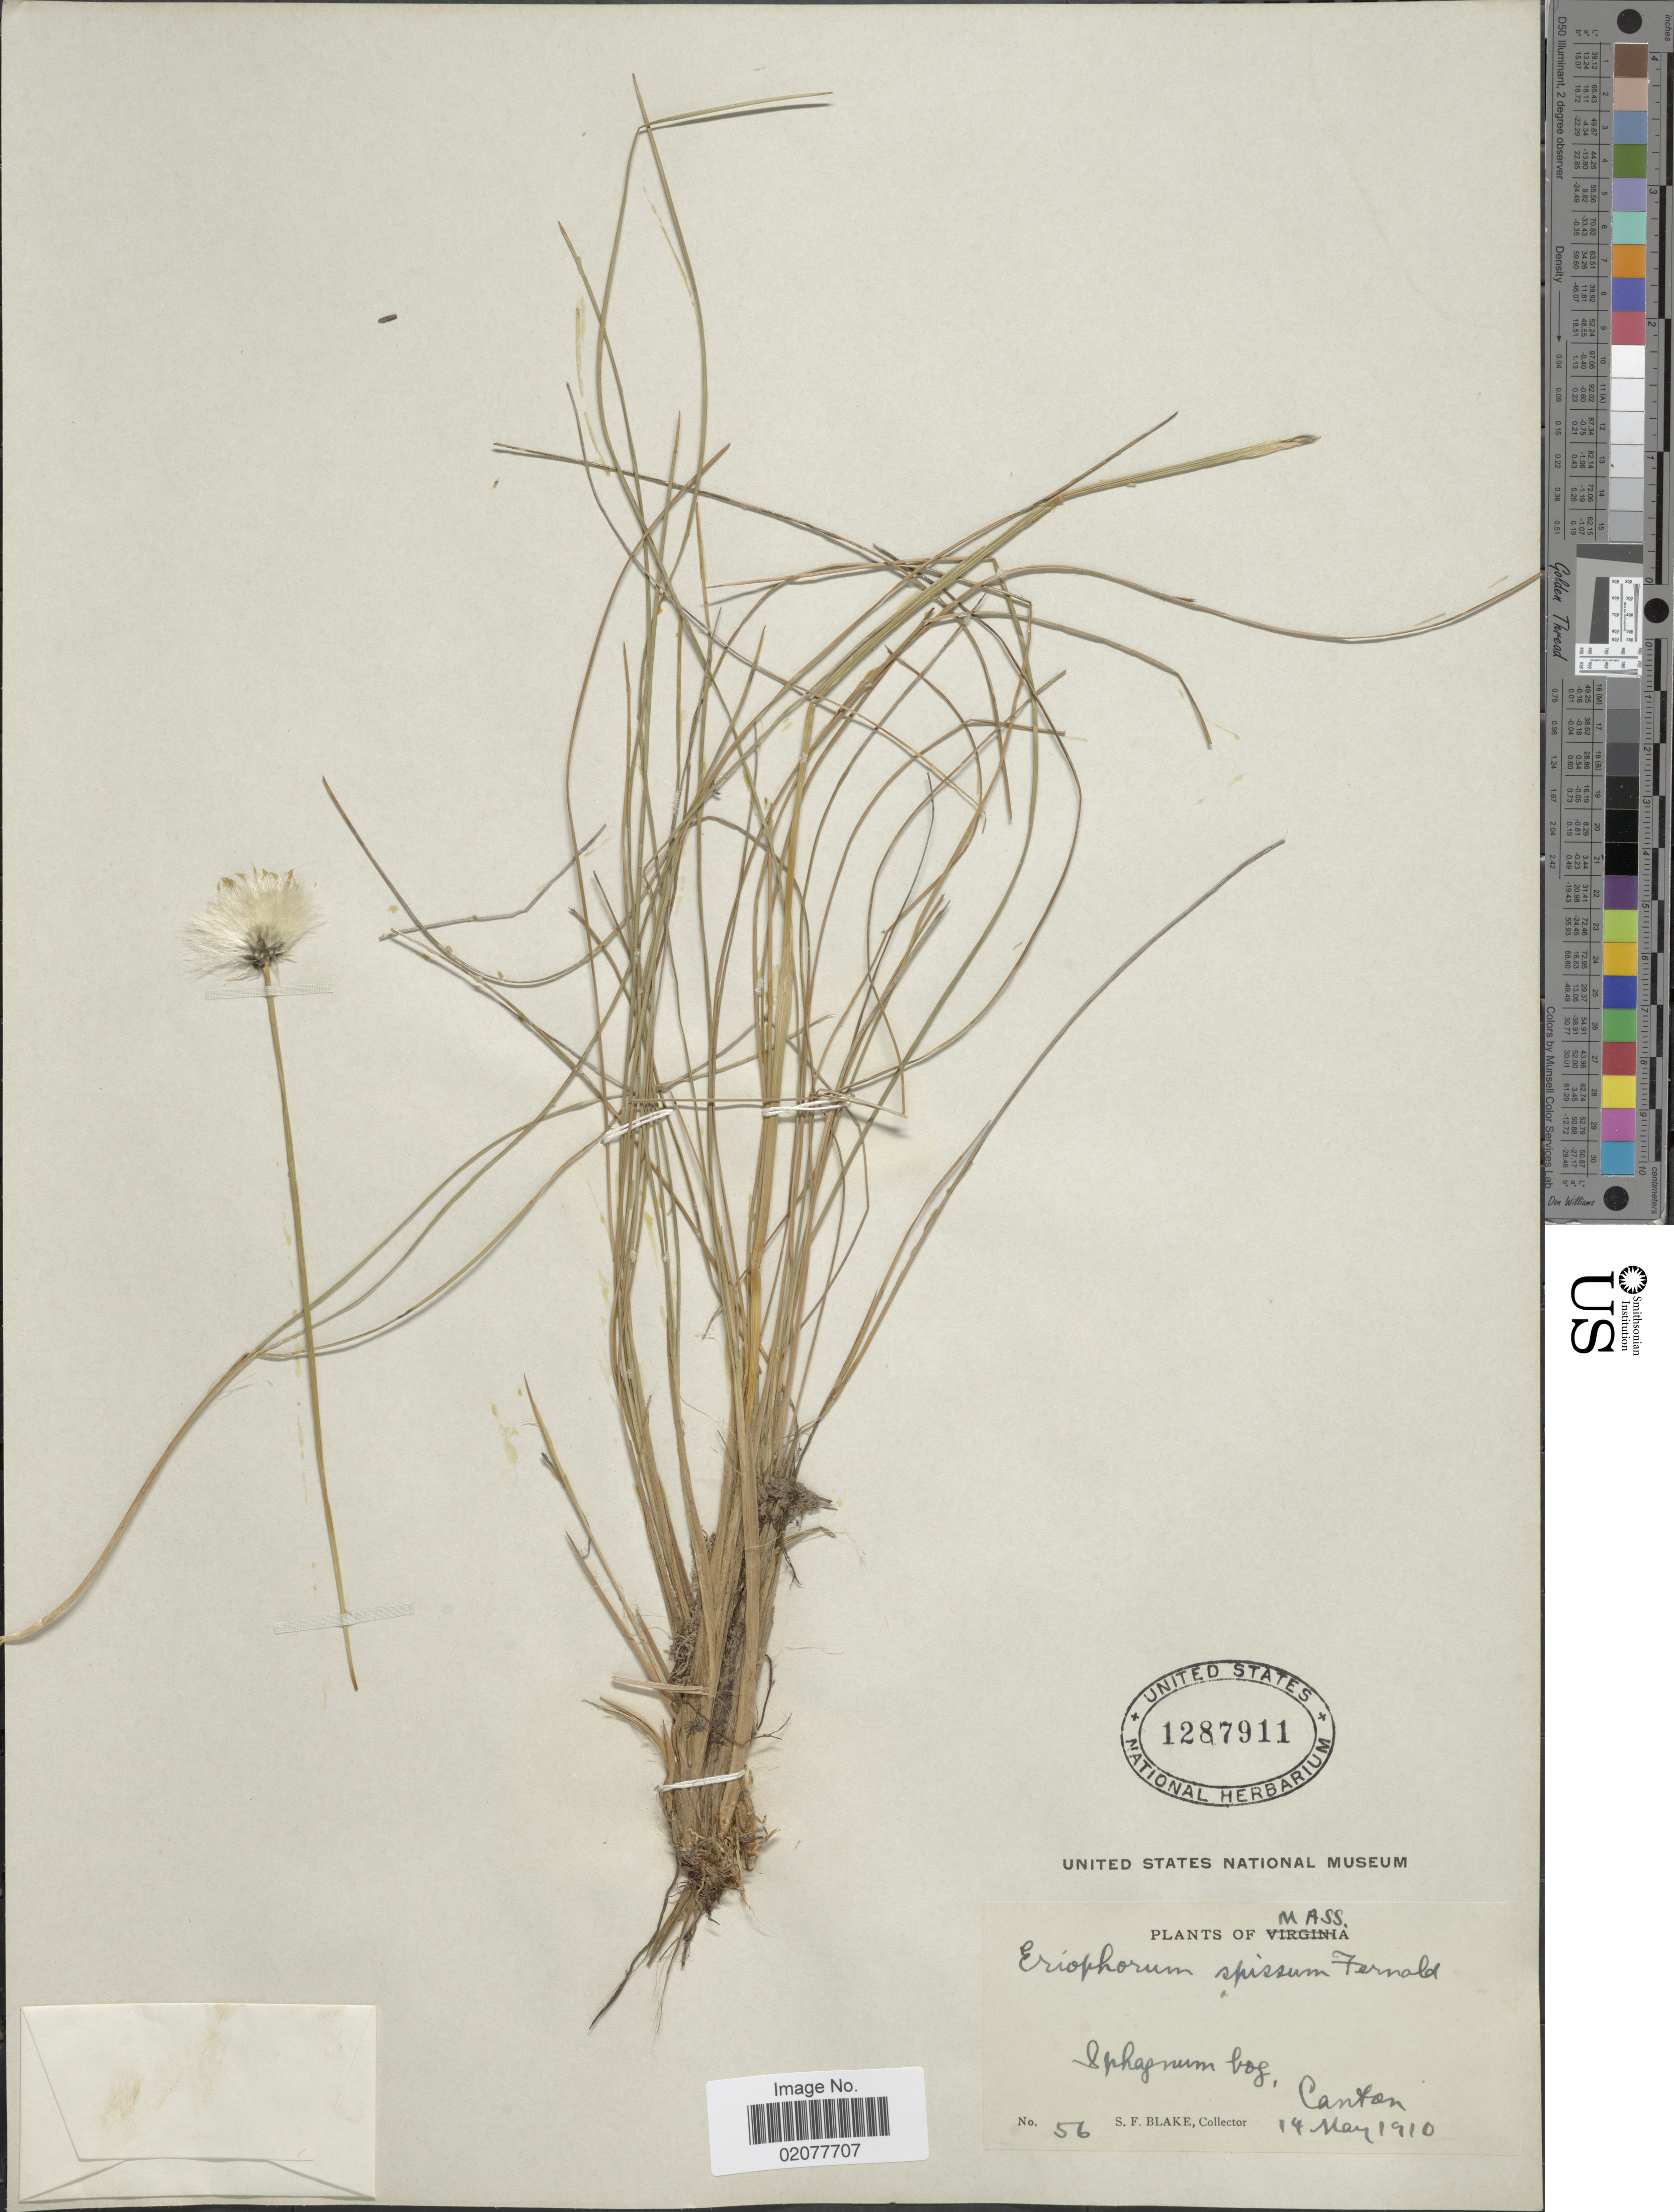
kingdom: Plantae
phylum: Tracheophyta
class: Liliopsida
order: Poales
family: Cyperaceae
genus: Eriophorum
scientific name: Eriophorum spissum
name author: Fernald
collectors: S. Blake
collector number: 56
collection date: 1910-05-14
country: United States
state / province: Massachusetts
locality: Mass. Canton.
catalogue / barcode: US 1287911